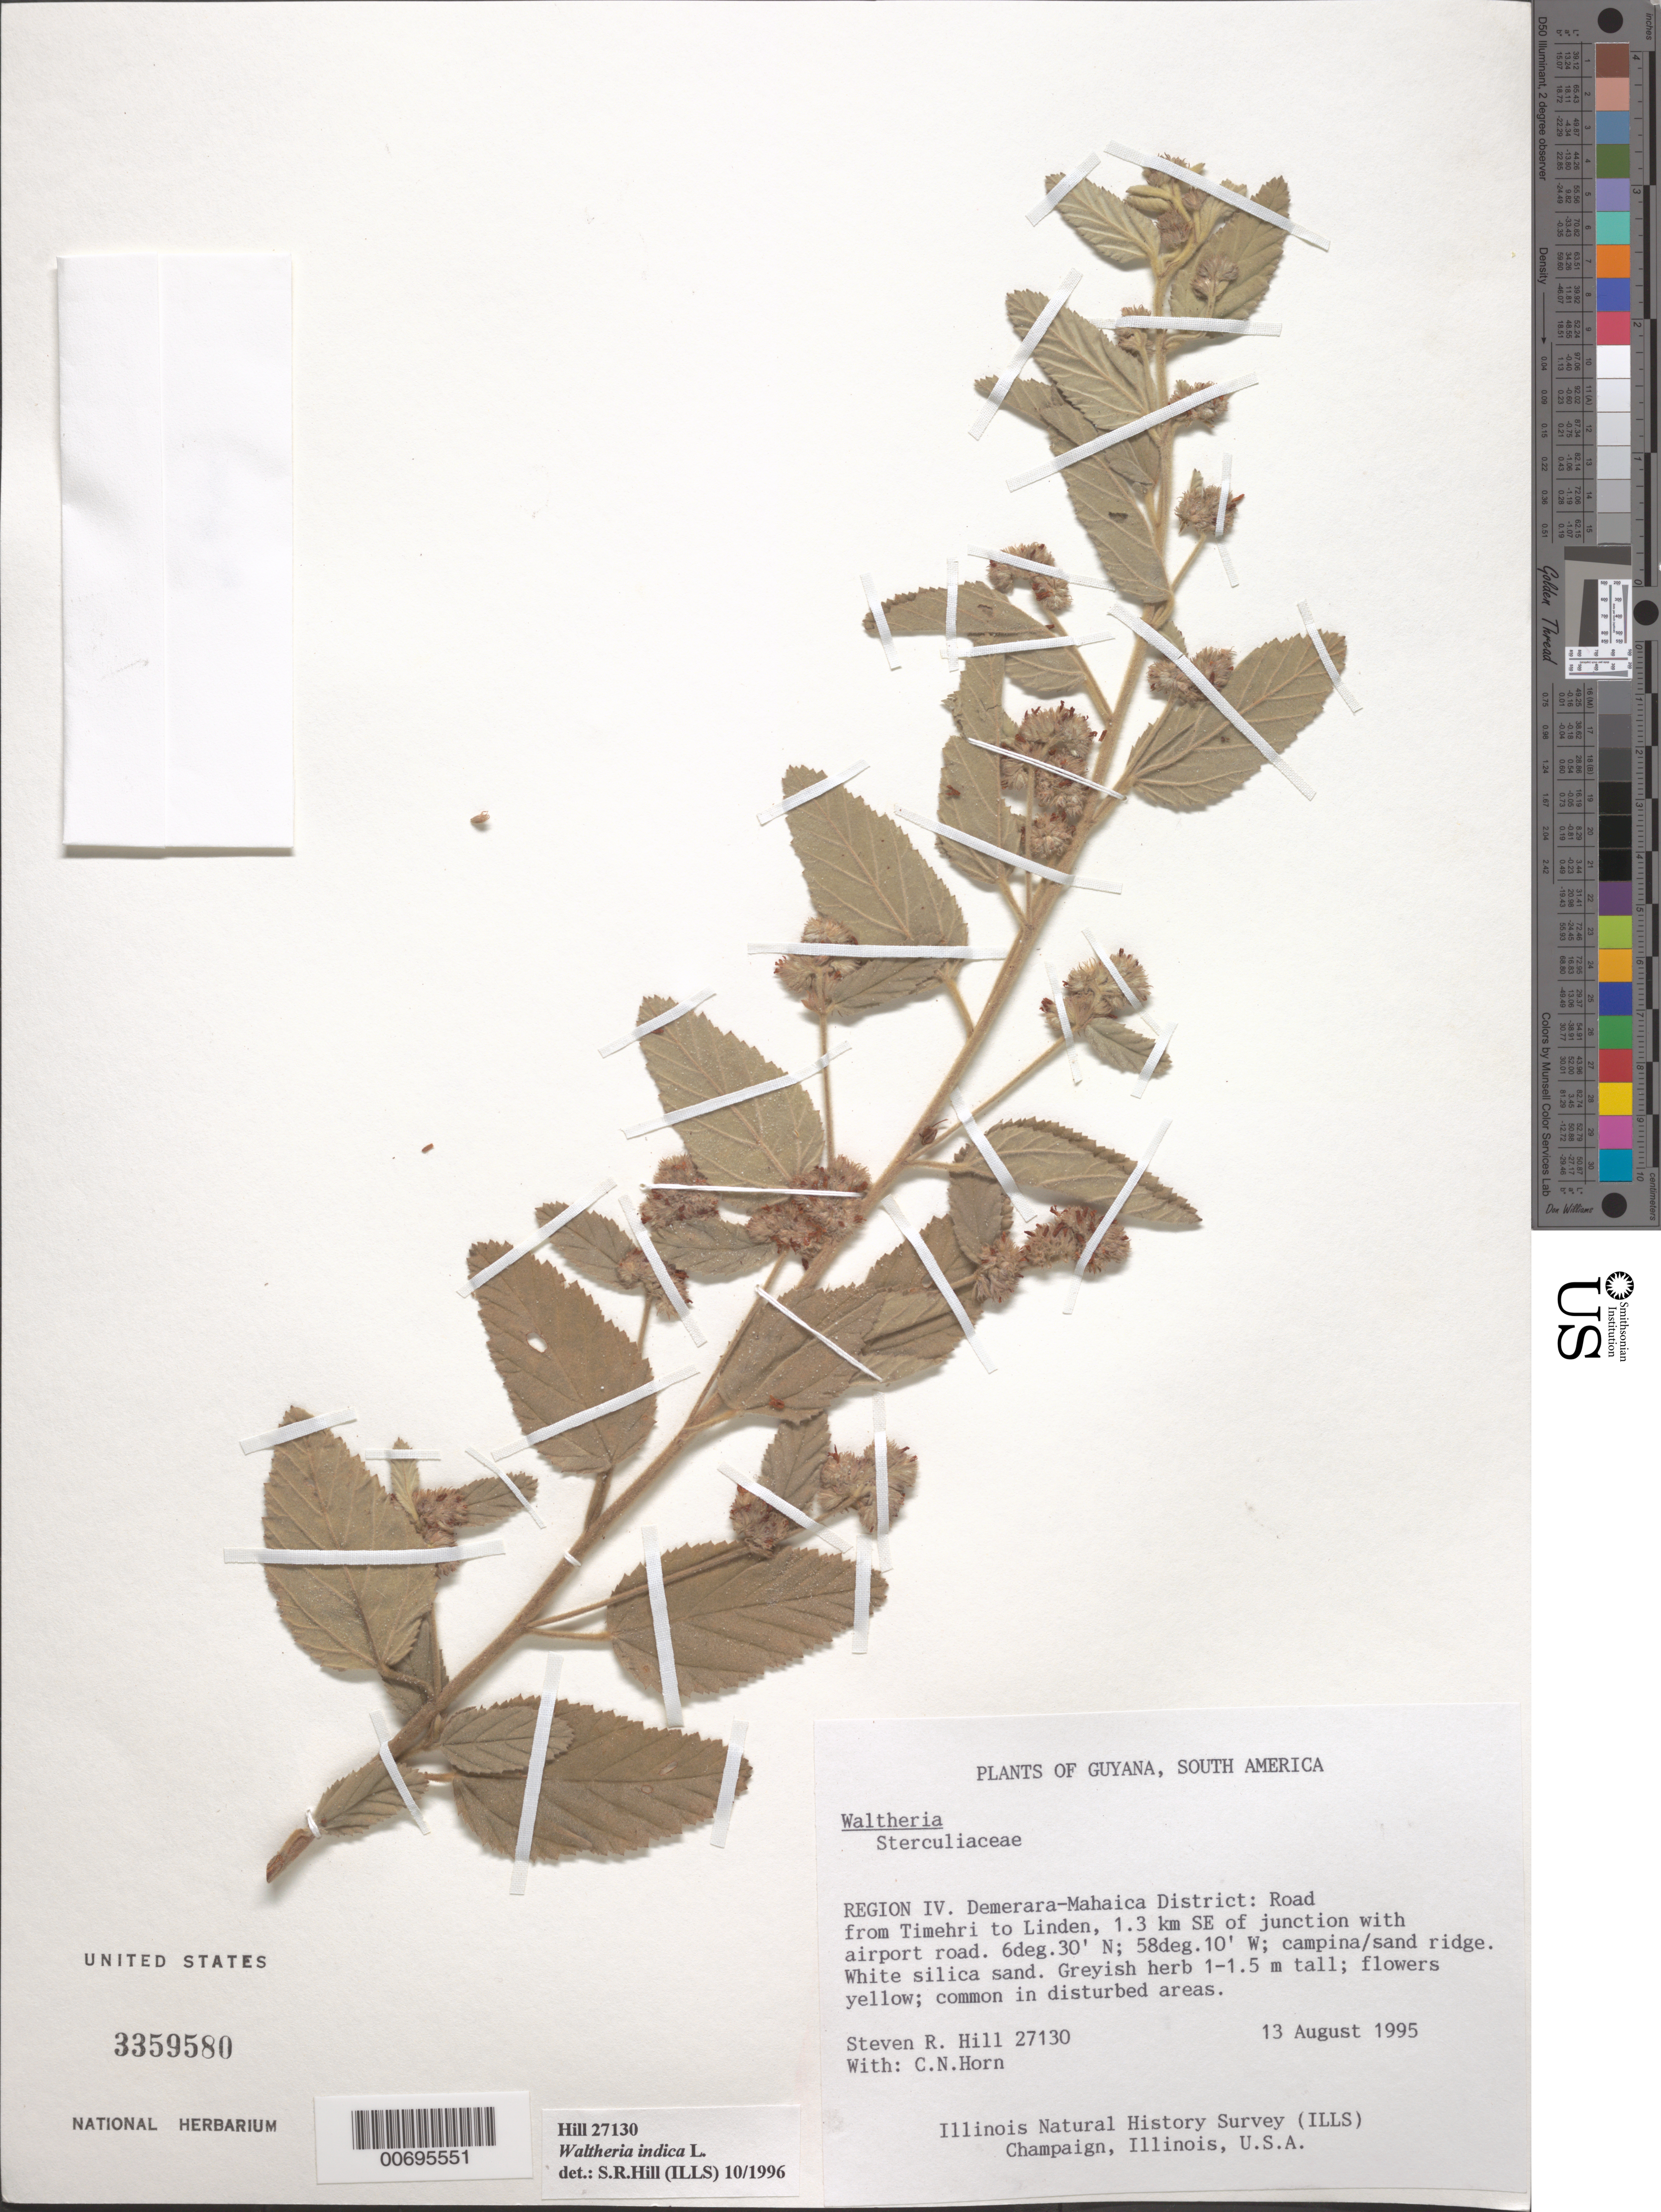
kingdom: Plantae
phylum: Tracheophyta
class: Magnoliopsida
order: Malvales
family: Malvaceae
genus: Waltheria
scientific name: Waltheria indica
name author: L.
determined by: Hill, Steven R.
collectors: S. R. Hill & C. N. Horn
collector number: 27130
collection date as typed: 13-Aug-95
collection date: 1995-08-13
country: Guyana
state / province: Demerara-Mahaica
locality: Timehri to Linden road, 1.3 km SE of junc. with airport road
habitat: Campina/sand ridge, white silica sand; in disturbed areas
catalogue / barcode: US 3359580